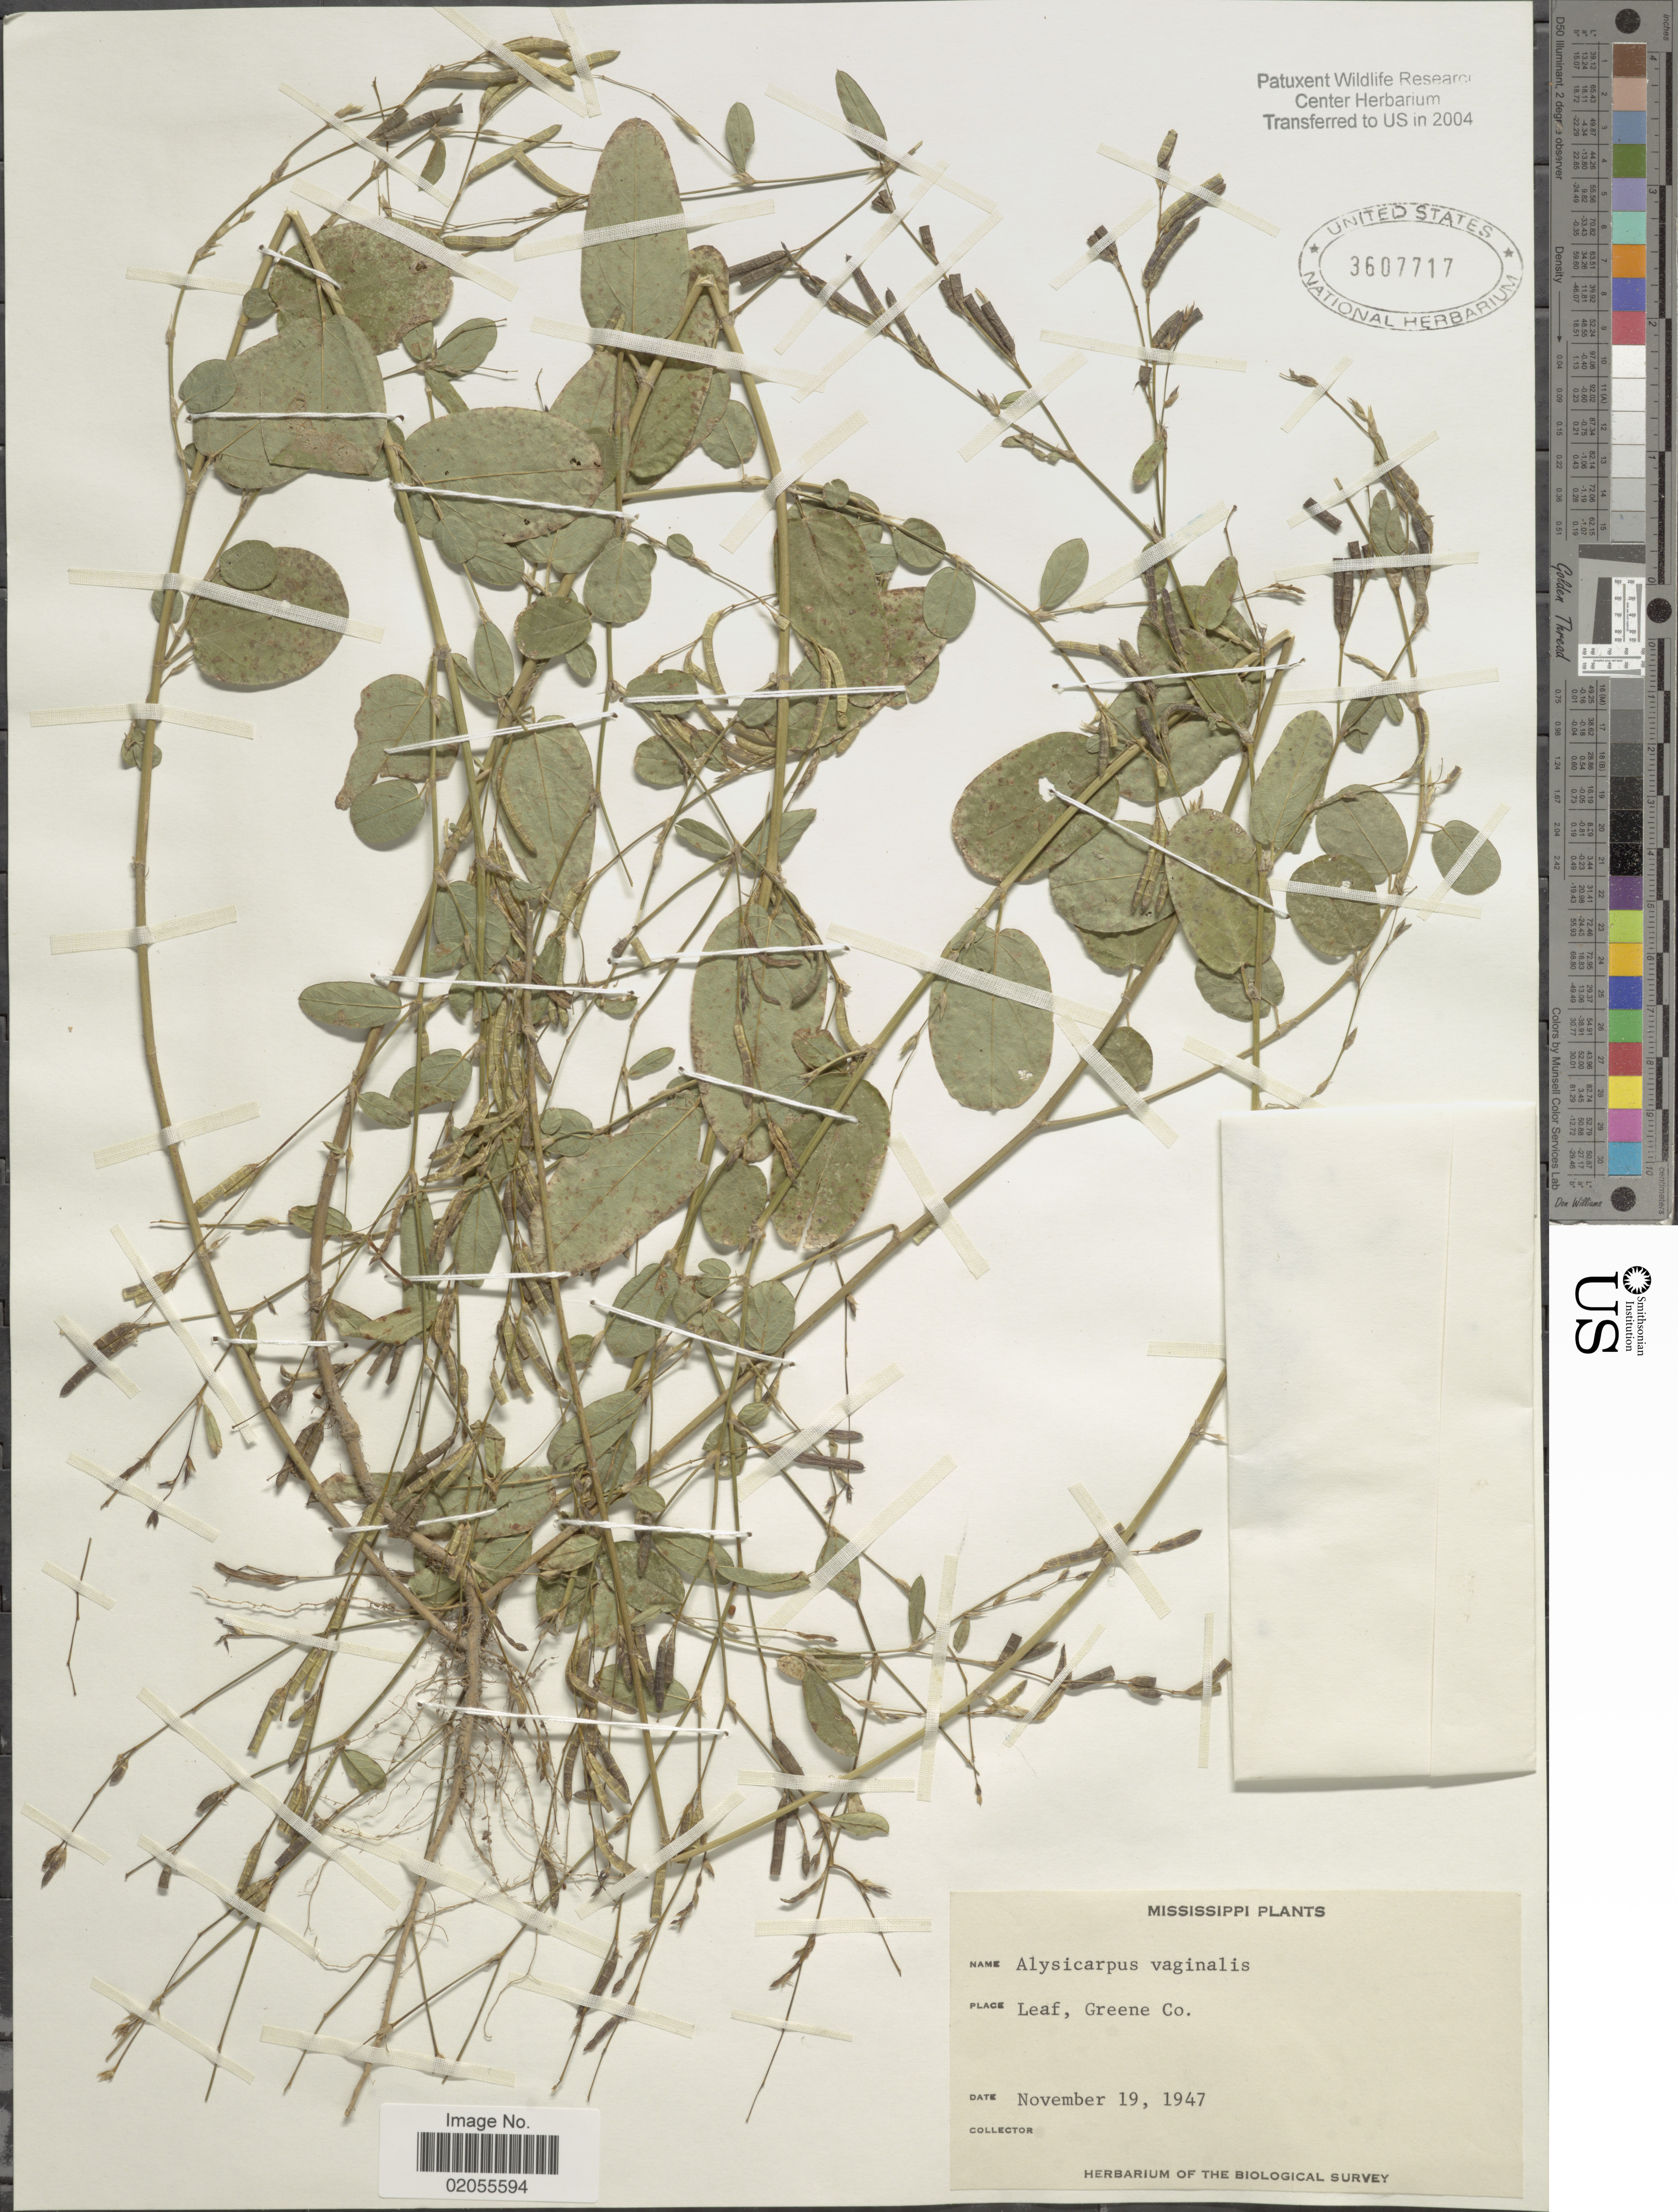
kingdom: Plantae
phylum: Tracheophyta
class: Magnoliopsida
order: Fabales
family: Fabaceae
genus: Alysicarpus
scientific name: Alysicarpus vaginalis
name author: (L.) DC.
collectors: ex herb. of the Biological Survey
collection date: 1947-11-19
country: United States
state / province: Mississippi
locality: Leaf, Greene Co.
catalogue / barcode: US 3607717